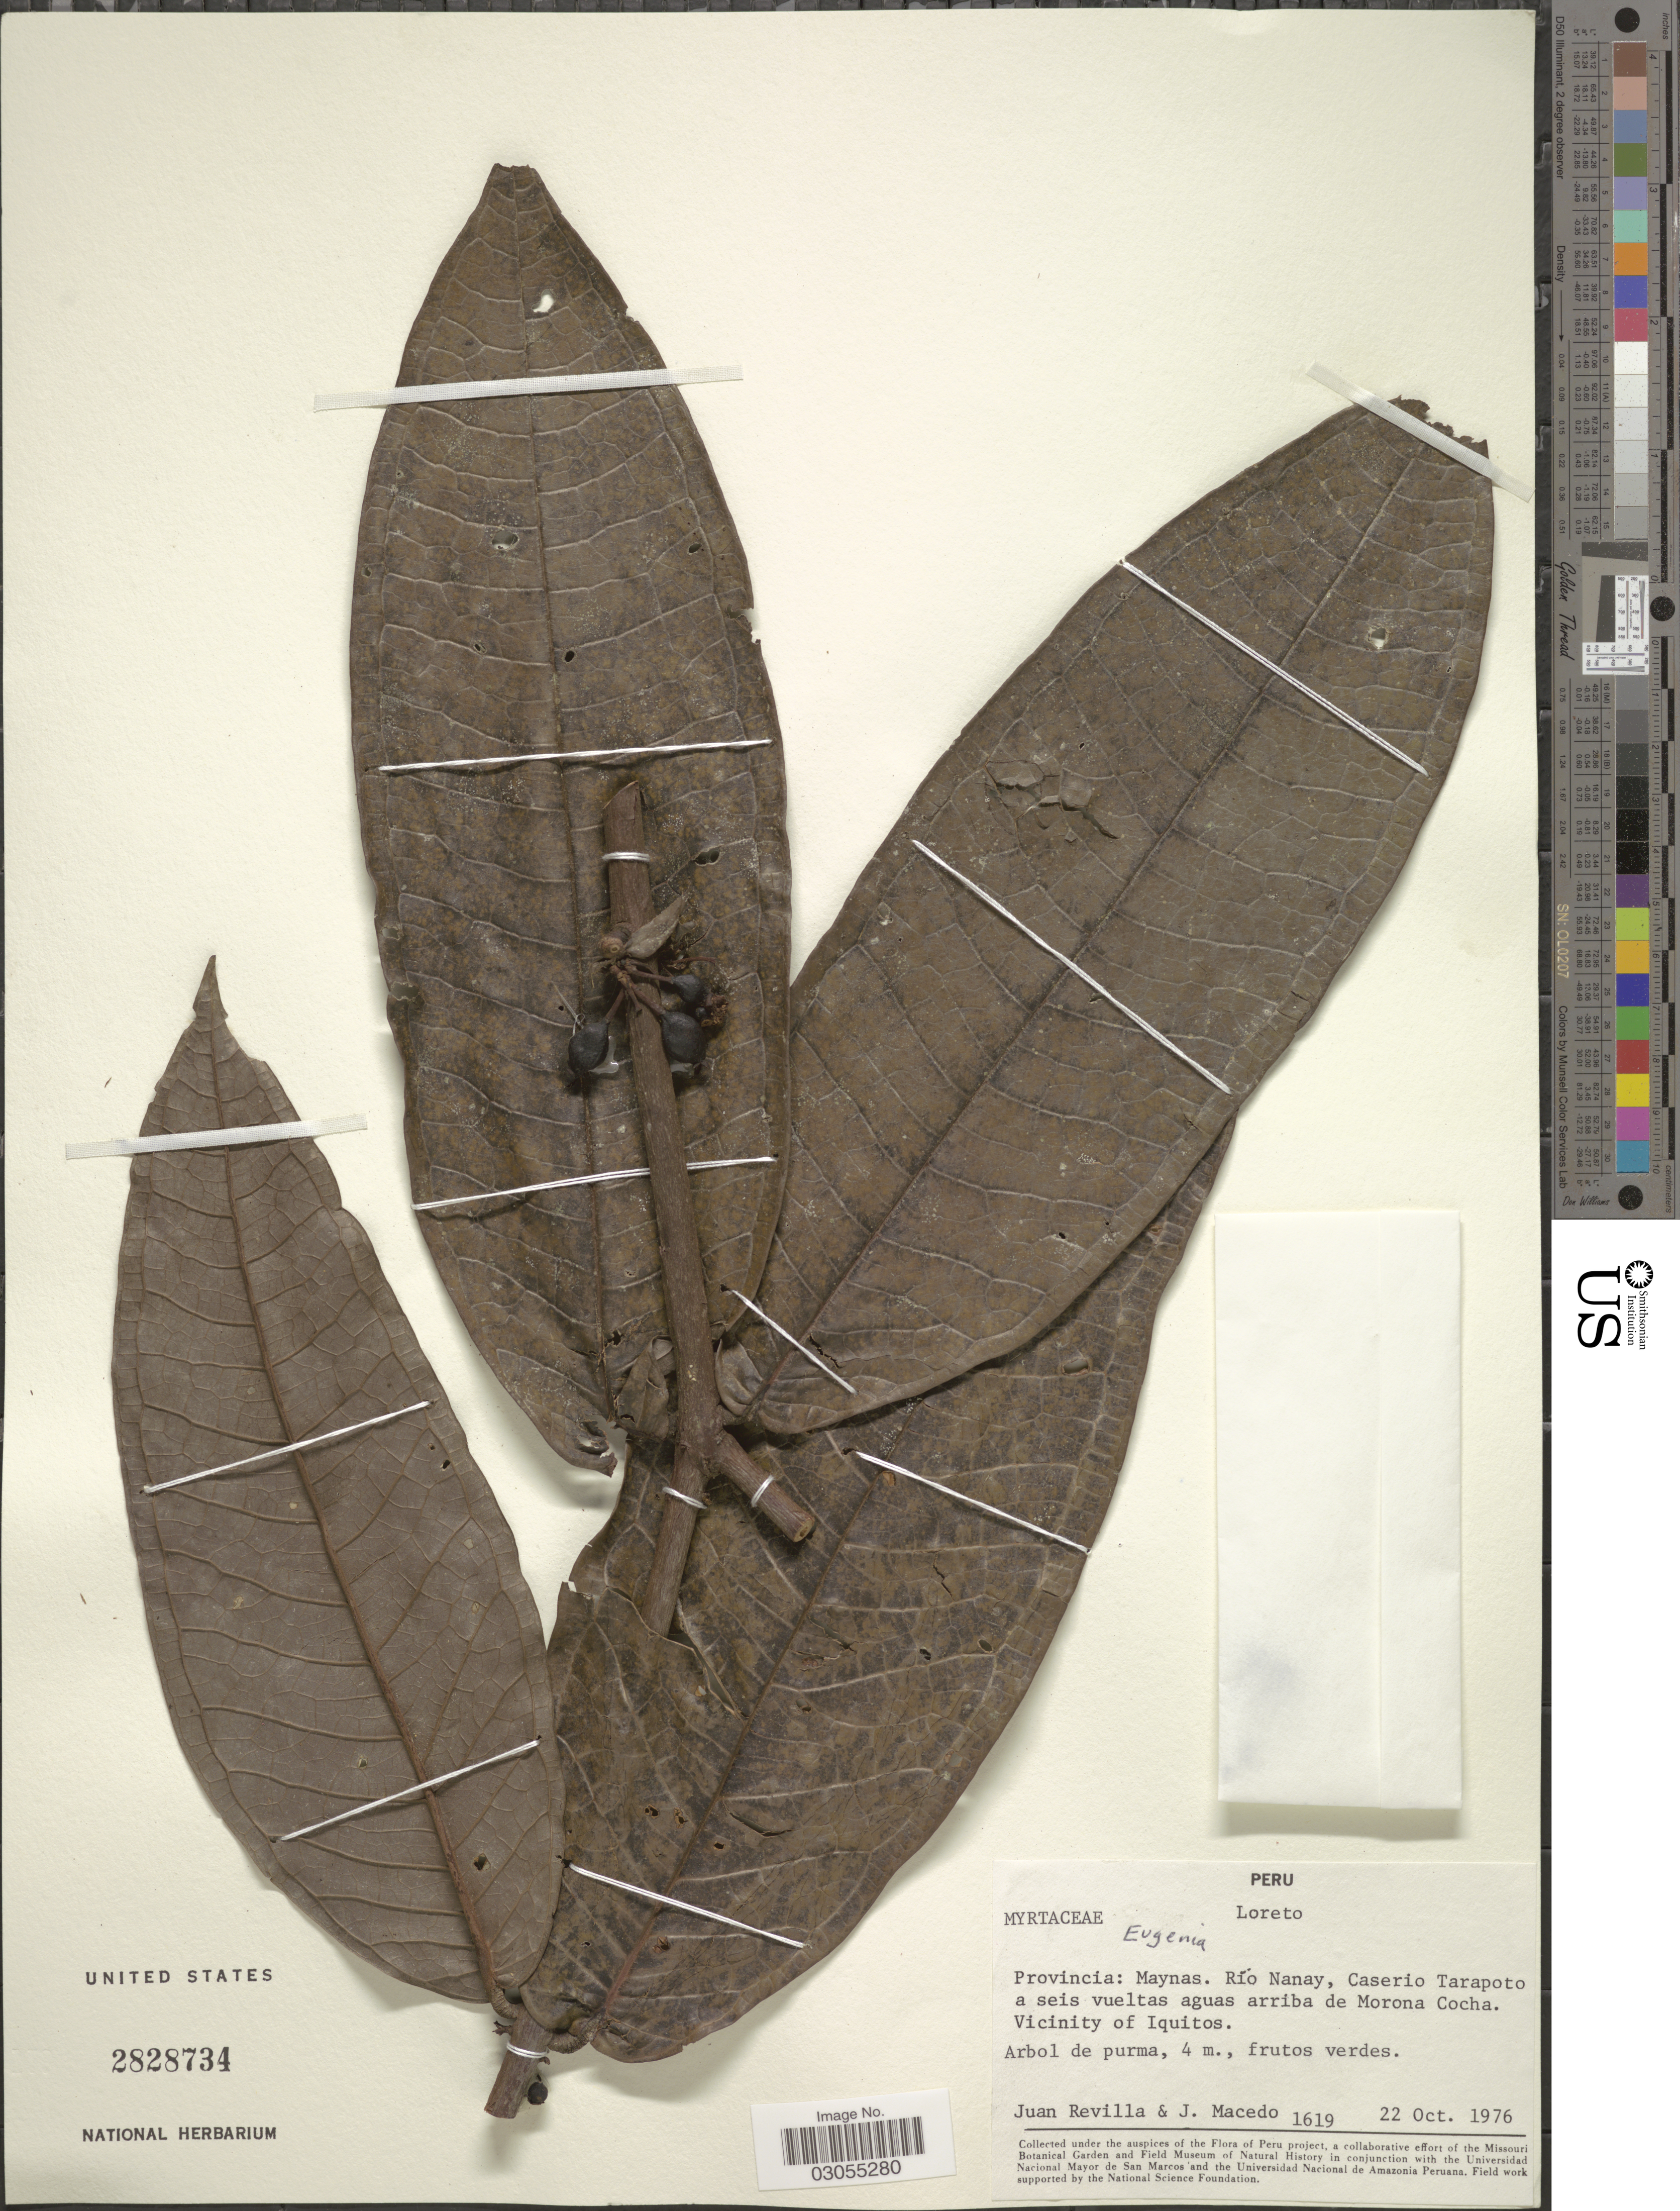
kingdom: Plantae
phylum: Tracheophyta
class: Magnoliopsida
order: Myrtales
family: Myrtaceae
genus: Eugenia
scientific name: Eugenia sp.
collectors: J. Revilla & J. Macedo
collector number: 1619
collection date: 1976-10-22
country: Peru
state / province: Loreto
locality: Provincia: Maynas. Río Nanay, Caserio Tarapoto a seis vueltas aguas arriba de Morona Cocha. Vicinity of Iquitos.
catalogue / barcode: US 2828734